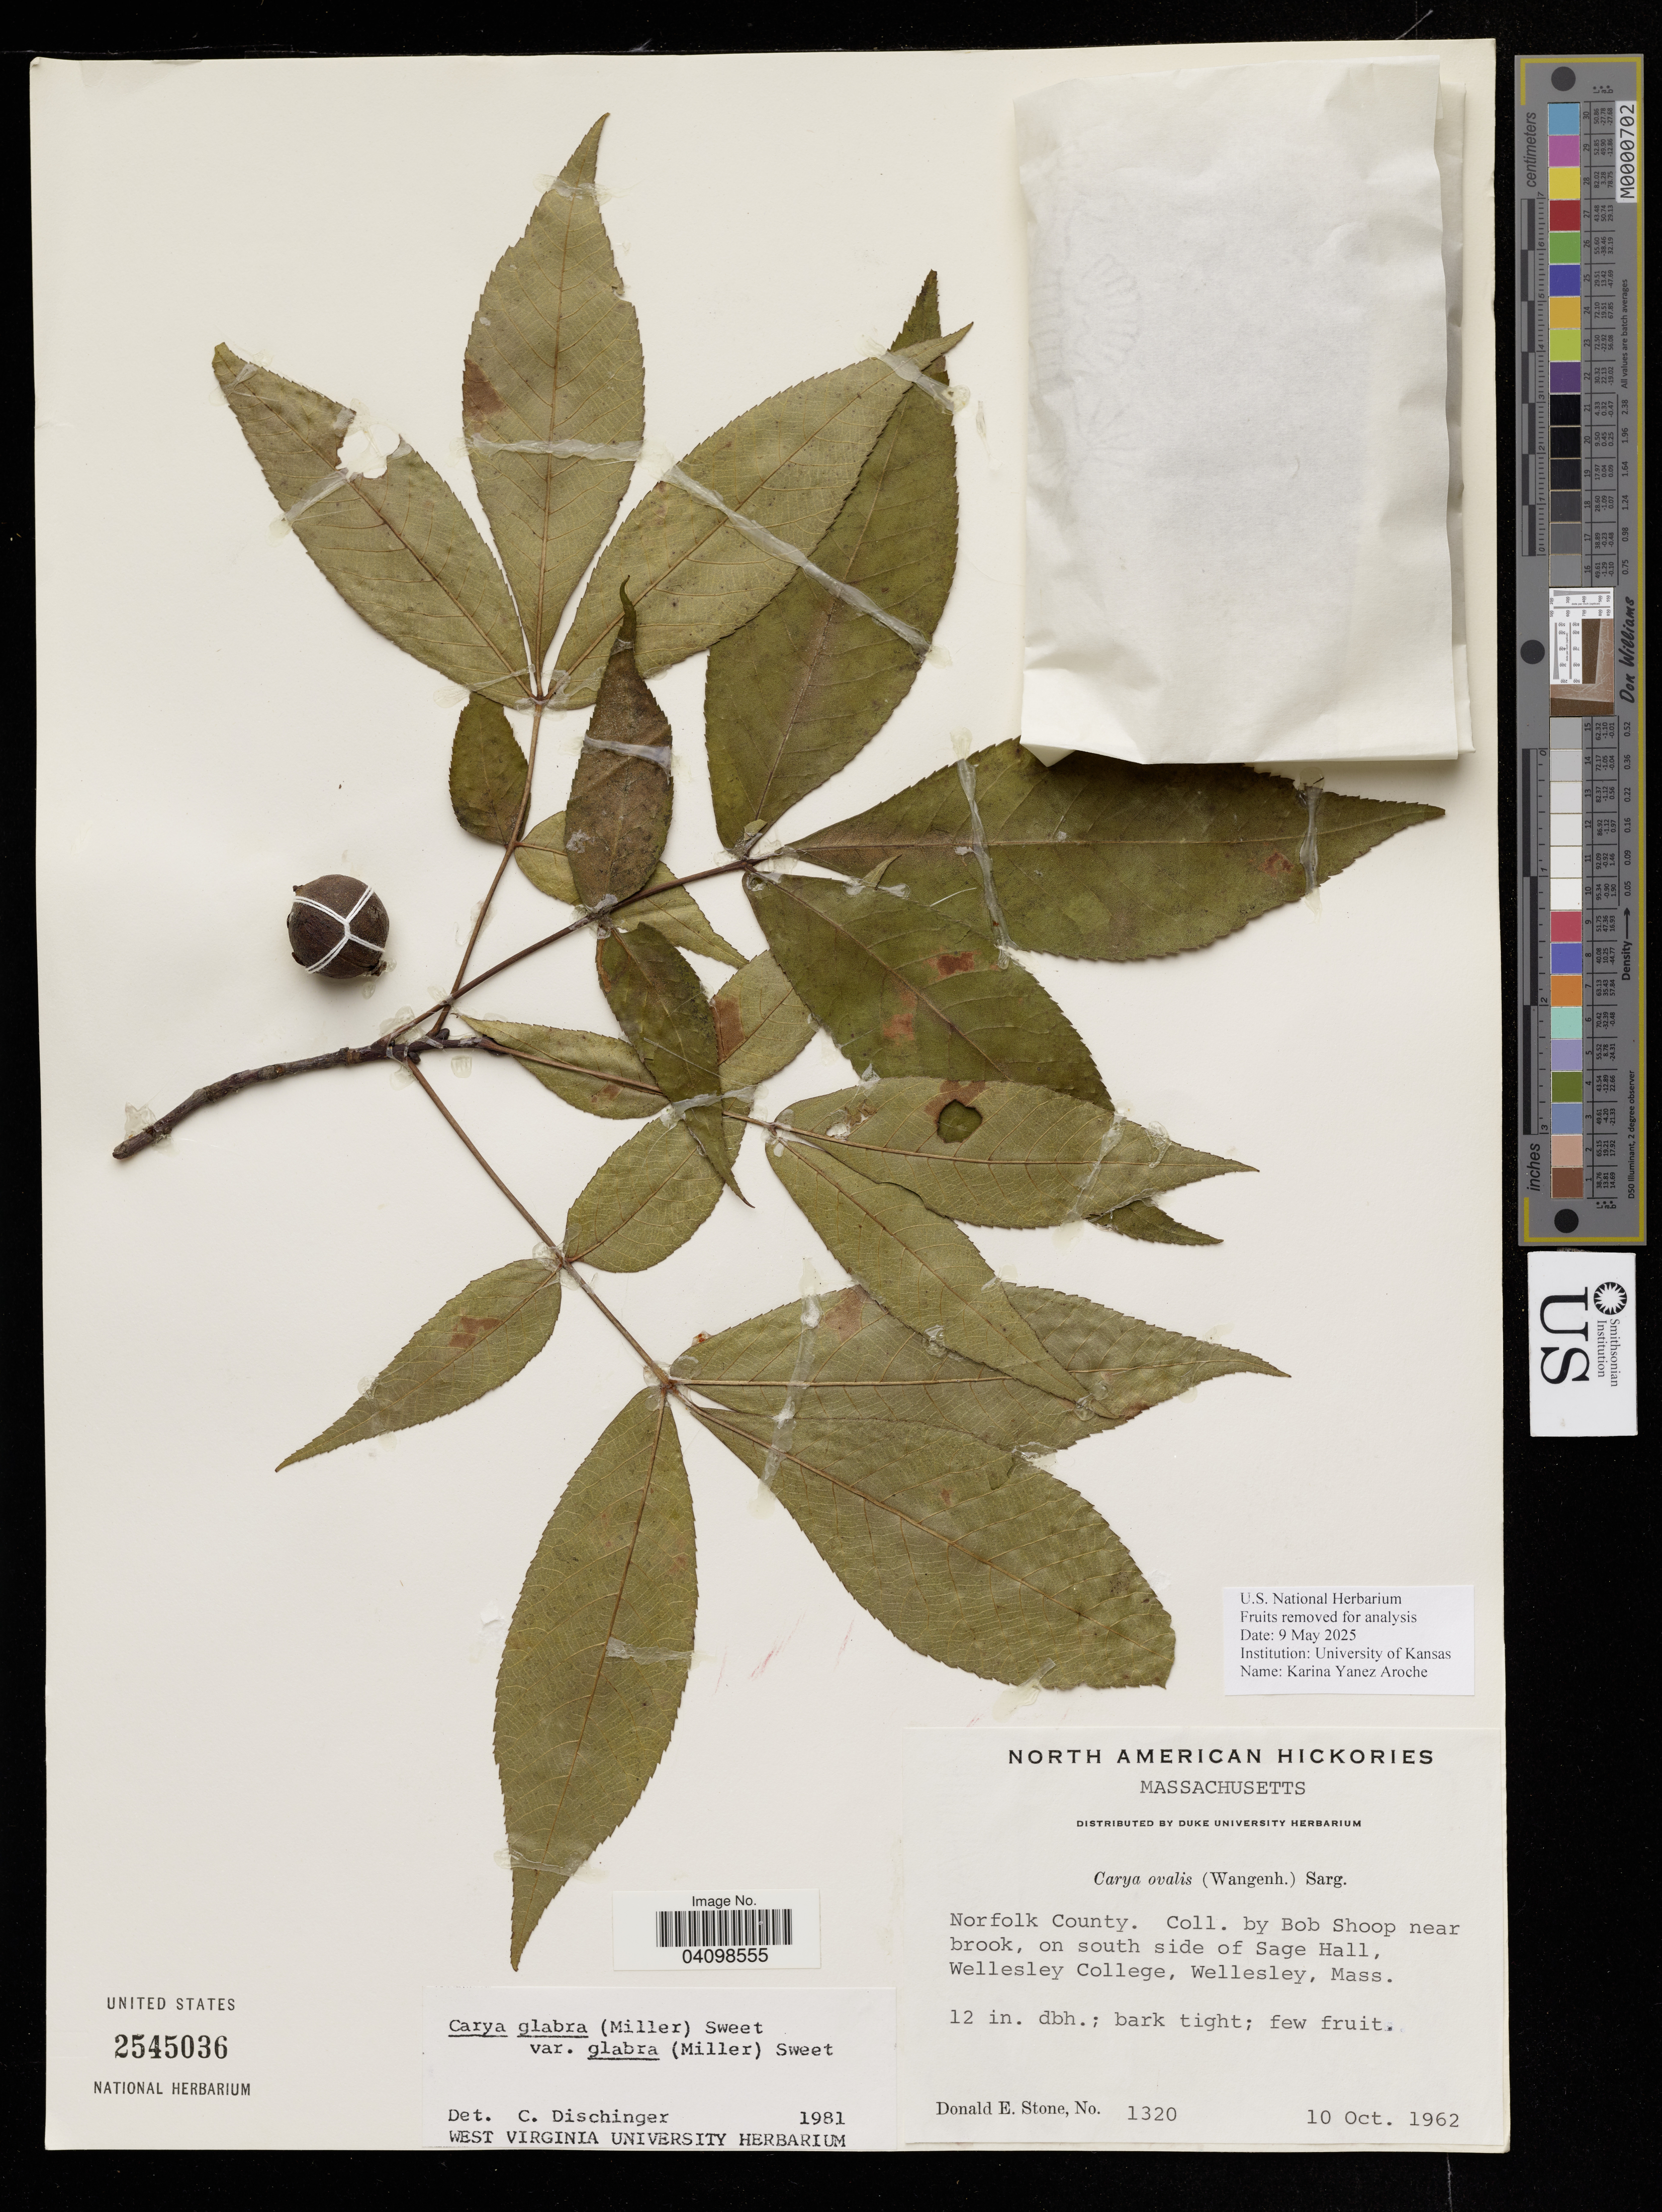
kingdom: Plantae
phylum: Tracheophyta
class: Magnoliopsida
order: Fagales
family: Juglandaceae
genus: Carya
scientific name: Carya glabra var. glabra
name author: (Mill.) Sweet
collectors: D. E. Stone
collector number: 1320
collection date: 1962-10-10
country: United States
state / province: Massachusetts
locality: Norfolk County, near brook, on south side of Sage Hall, Wellesley College, Wellesley.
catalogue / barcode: US 2545036